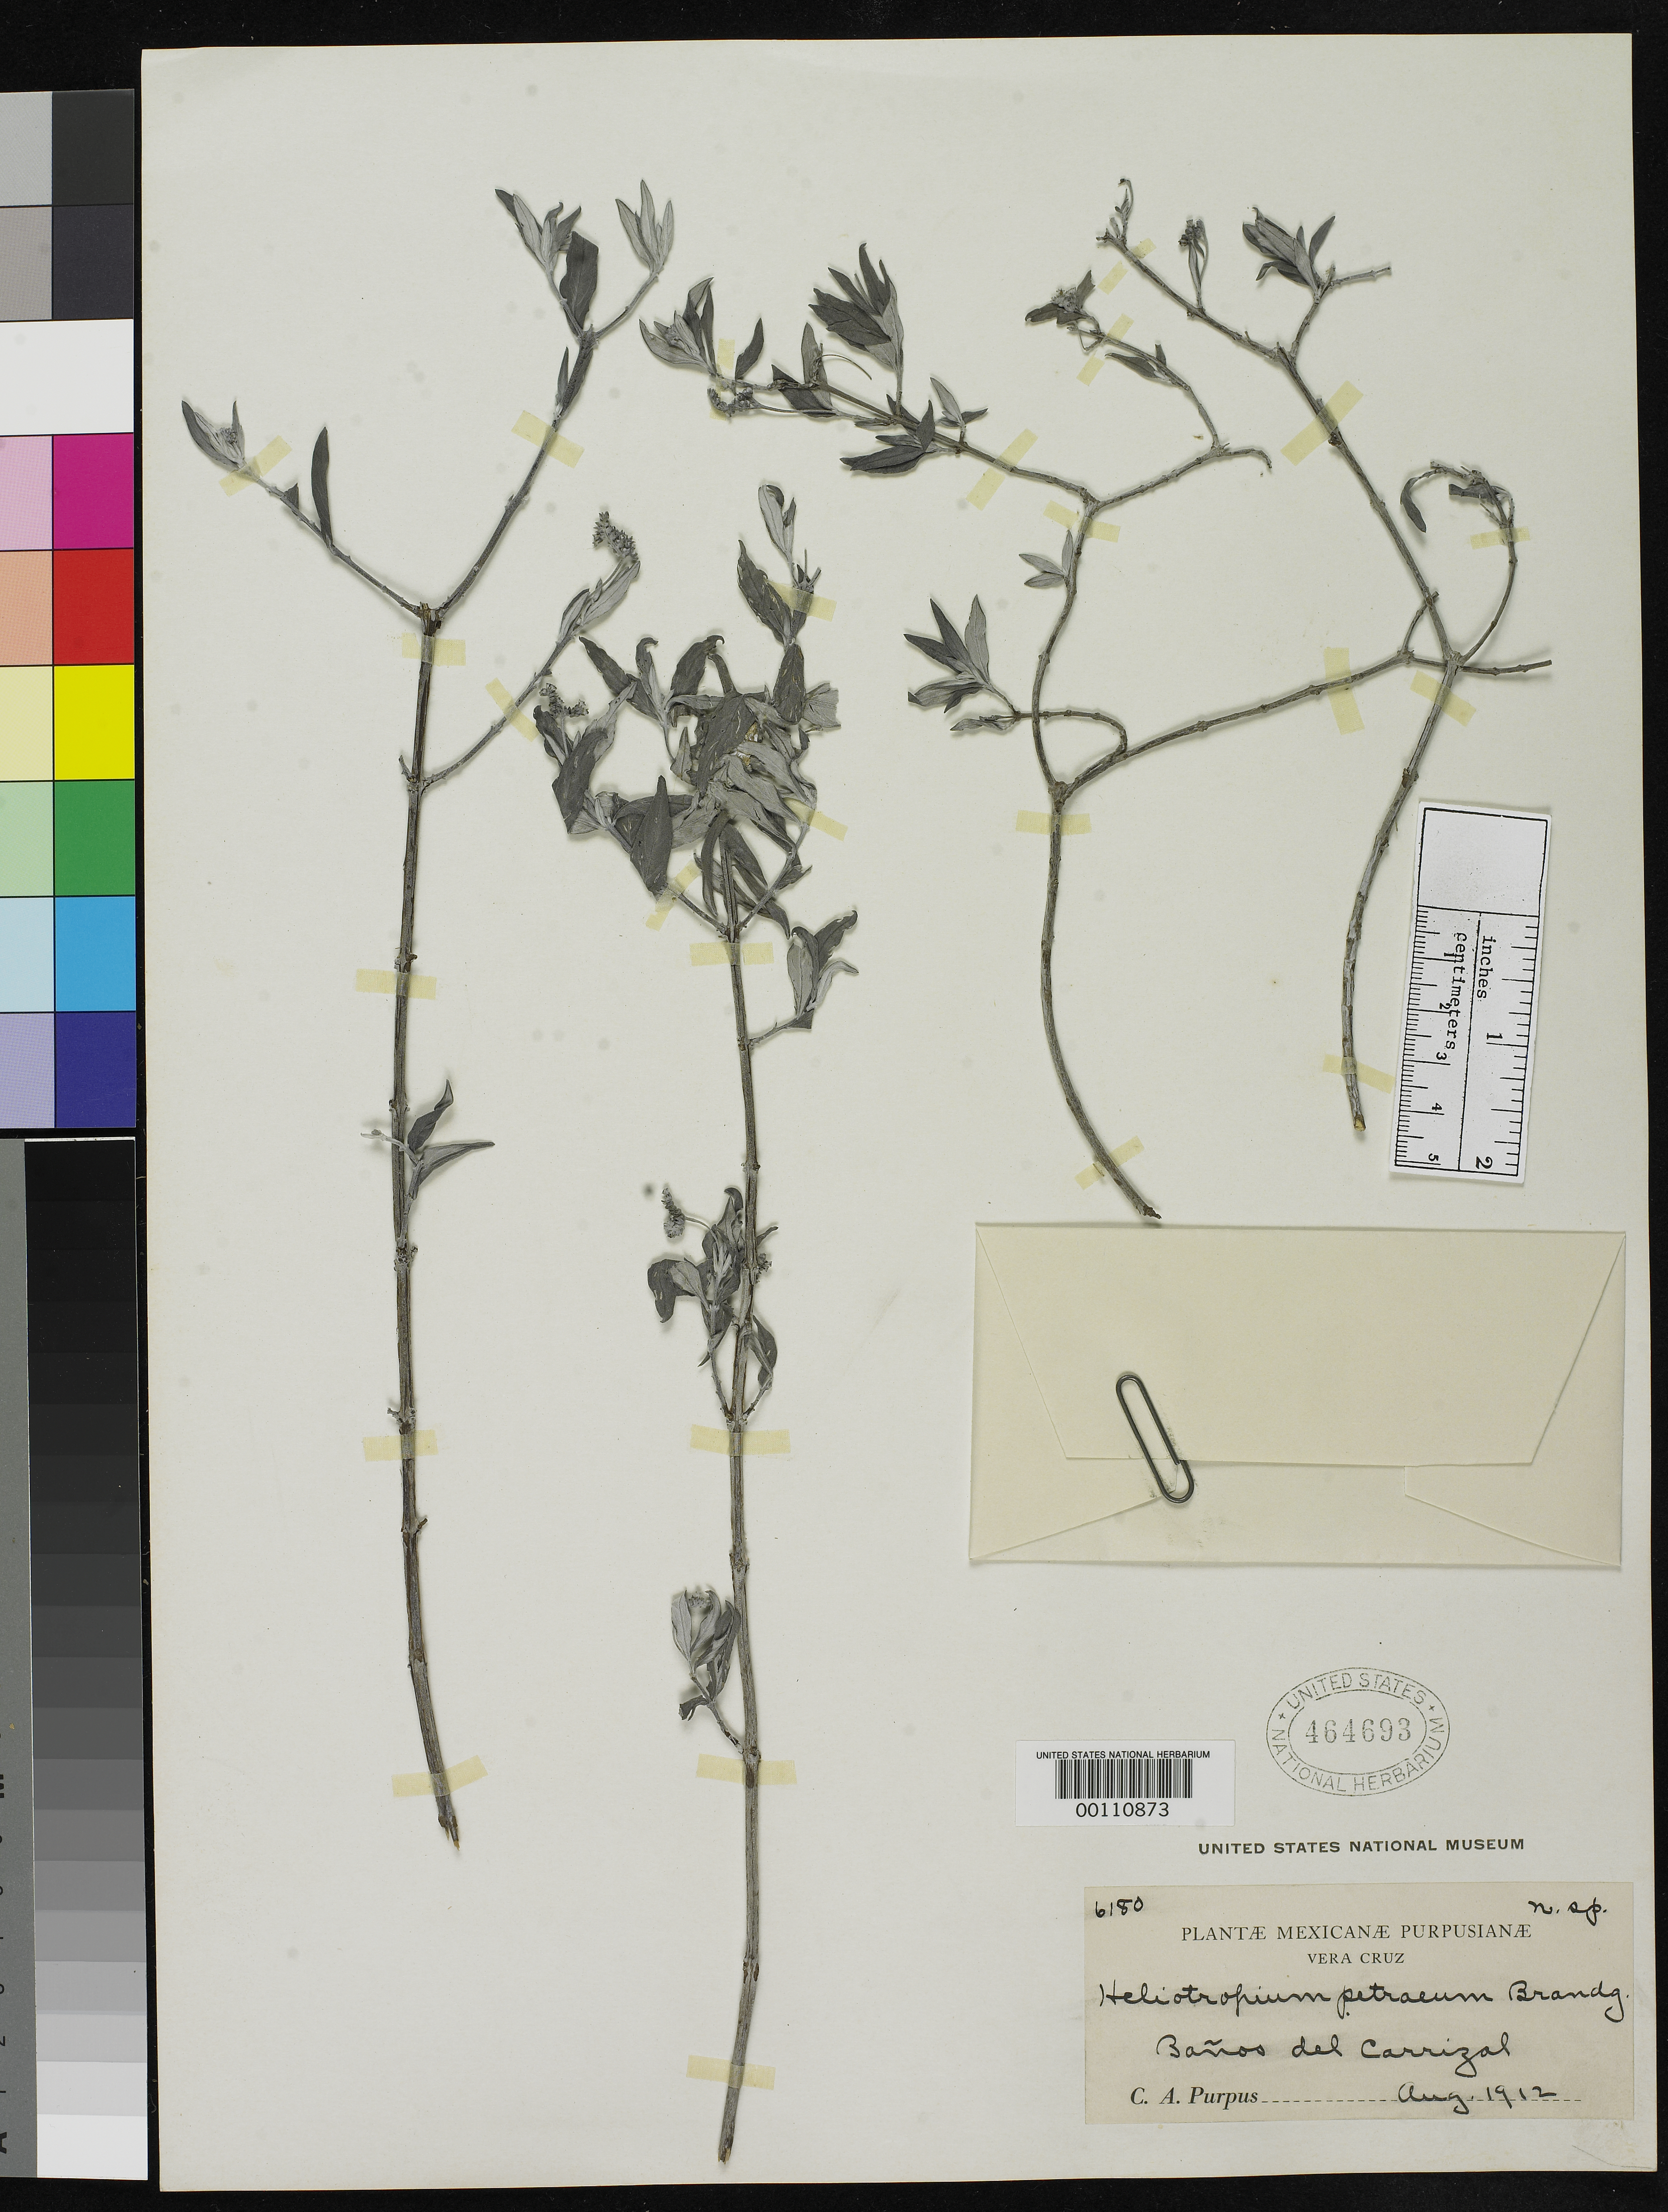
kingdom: Plantae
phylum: Tracheophyta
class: Magnoliopsida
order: Boraginales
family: Heliotropiaceae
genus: Heliotropium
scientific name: Heliotropium petraeum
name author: Brandegee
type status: Isotype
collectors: C. A. Purpus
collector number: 6180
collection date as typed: Aug 1912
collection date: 1912-08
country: Mexico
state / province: Veracruz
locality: Banos del Carrizal.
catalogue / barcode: US 464693